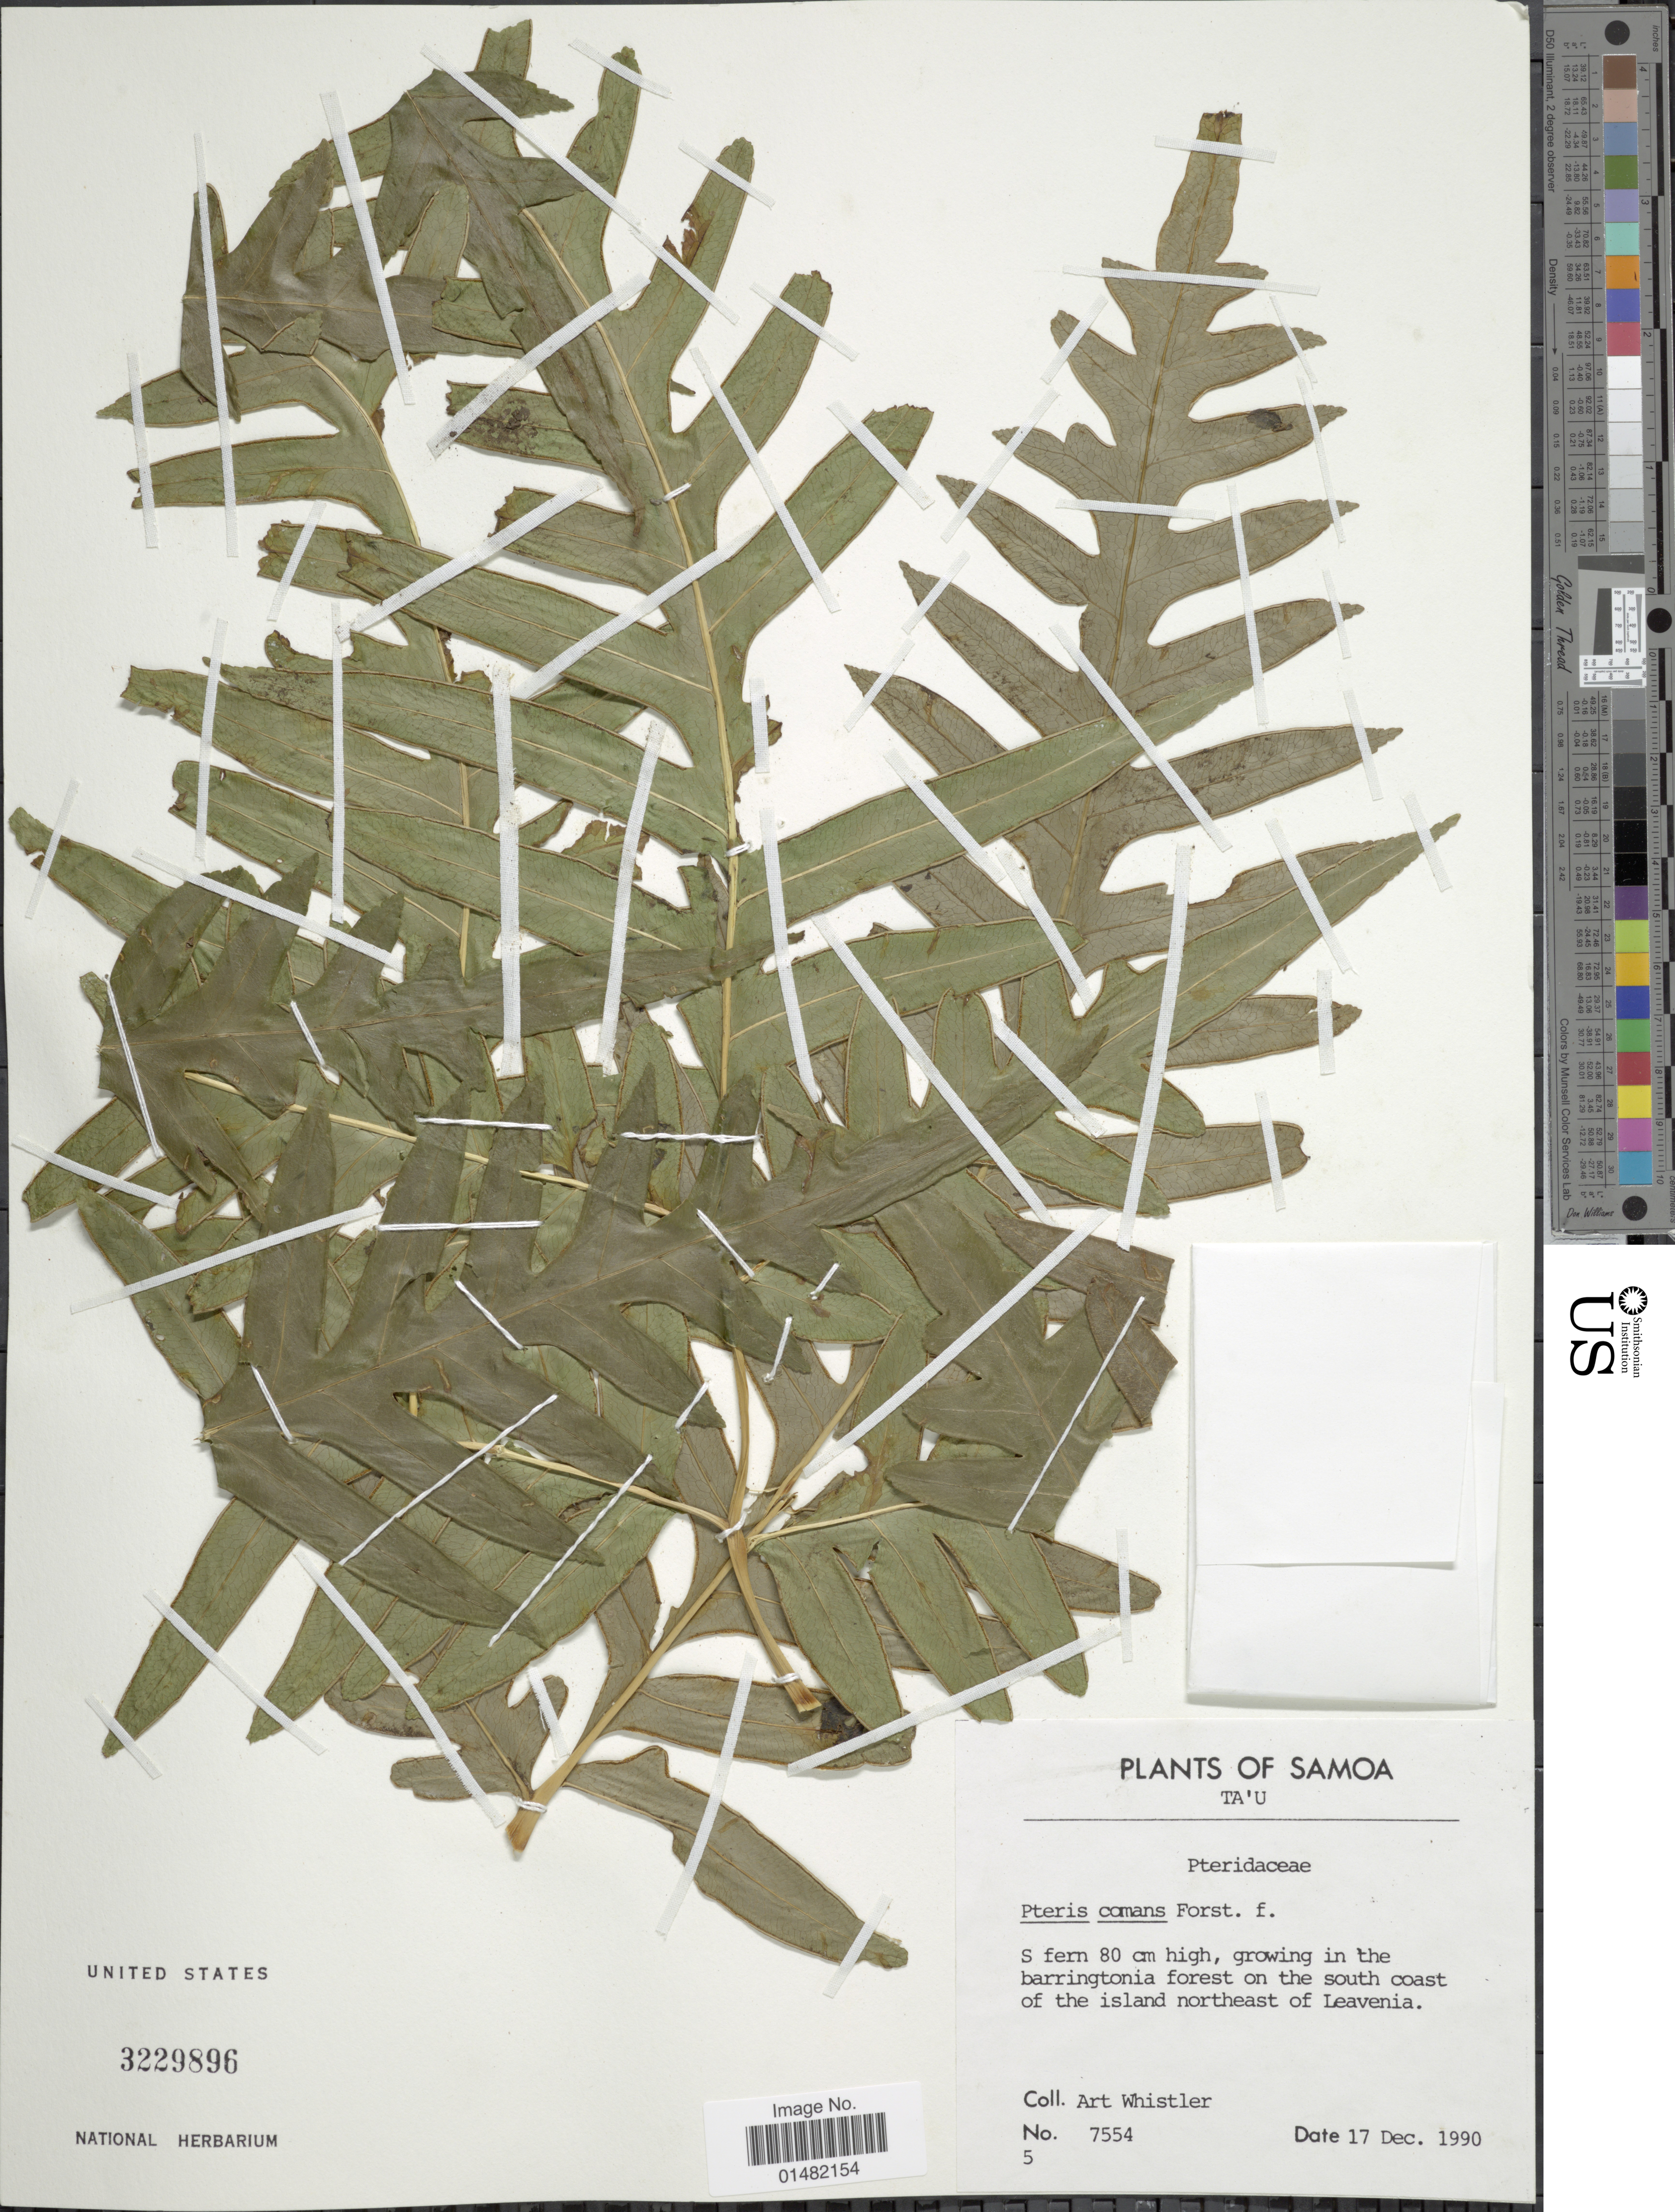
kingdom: Plantae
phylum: Tracheophyta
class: Polypodiopsida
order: Polypodiales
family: Pteridaceae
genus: Pteris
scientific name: Pteris comans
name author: G. Forst.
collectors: A. Whistler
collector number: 7554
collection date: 1990-12-17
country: American Samoa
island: Ta'u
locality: on the south coast of the island northeast of Leavenia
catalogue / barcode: US 3229896